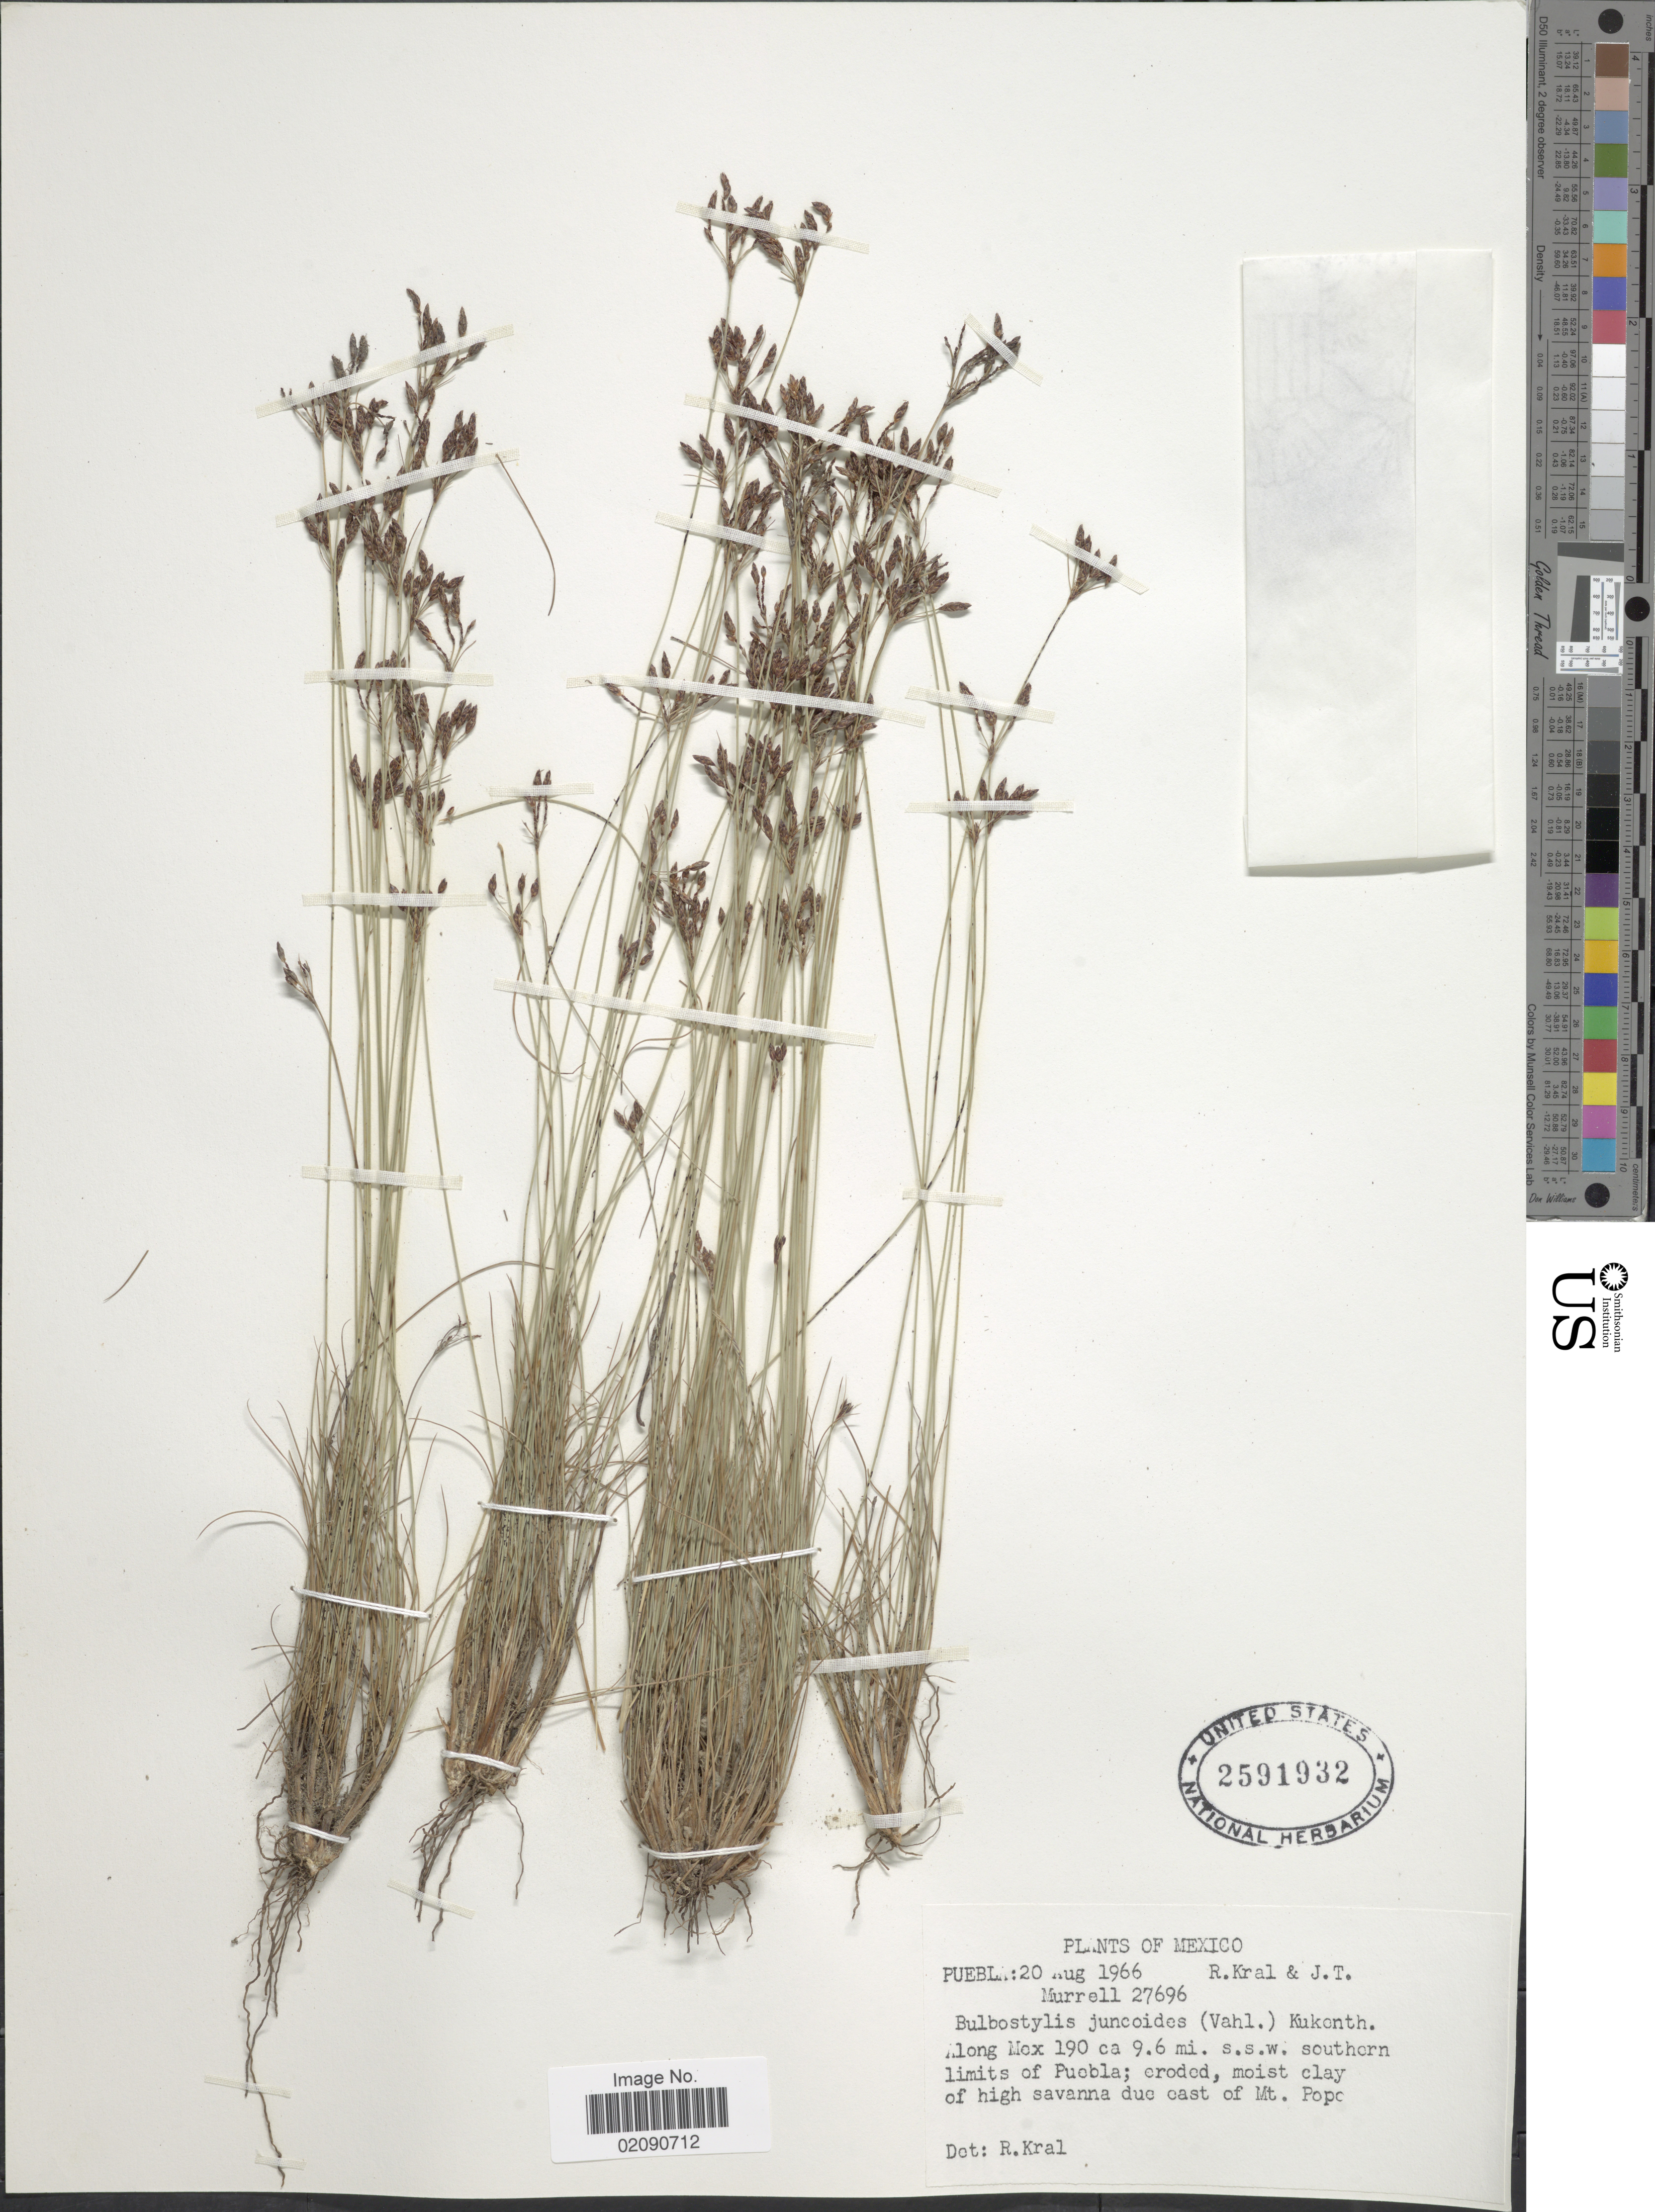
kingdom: Plantae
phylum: Tracheophyta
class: Liliopsida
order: Poales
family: Cyperaceae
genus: Bulbostylis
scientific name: Bulbostylis juncoides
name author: (Vahl) Kük. ex Herter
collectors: R. Kral & J. Murrell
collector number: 27696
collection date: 1966-08-20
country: Mexico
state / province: Puebla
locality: Along Mex 190 ca 9.6 mi. s.s.w. southern limits of Puebla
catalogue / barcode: US 2591932